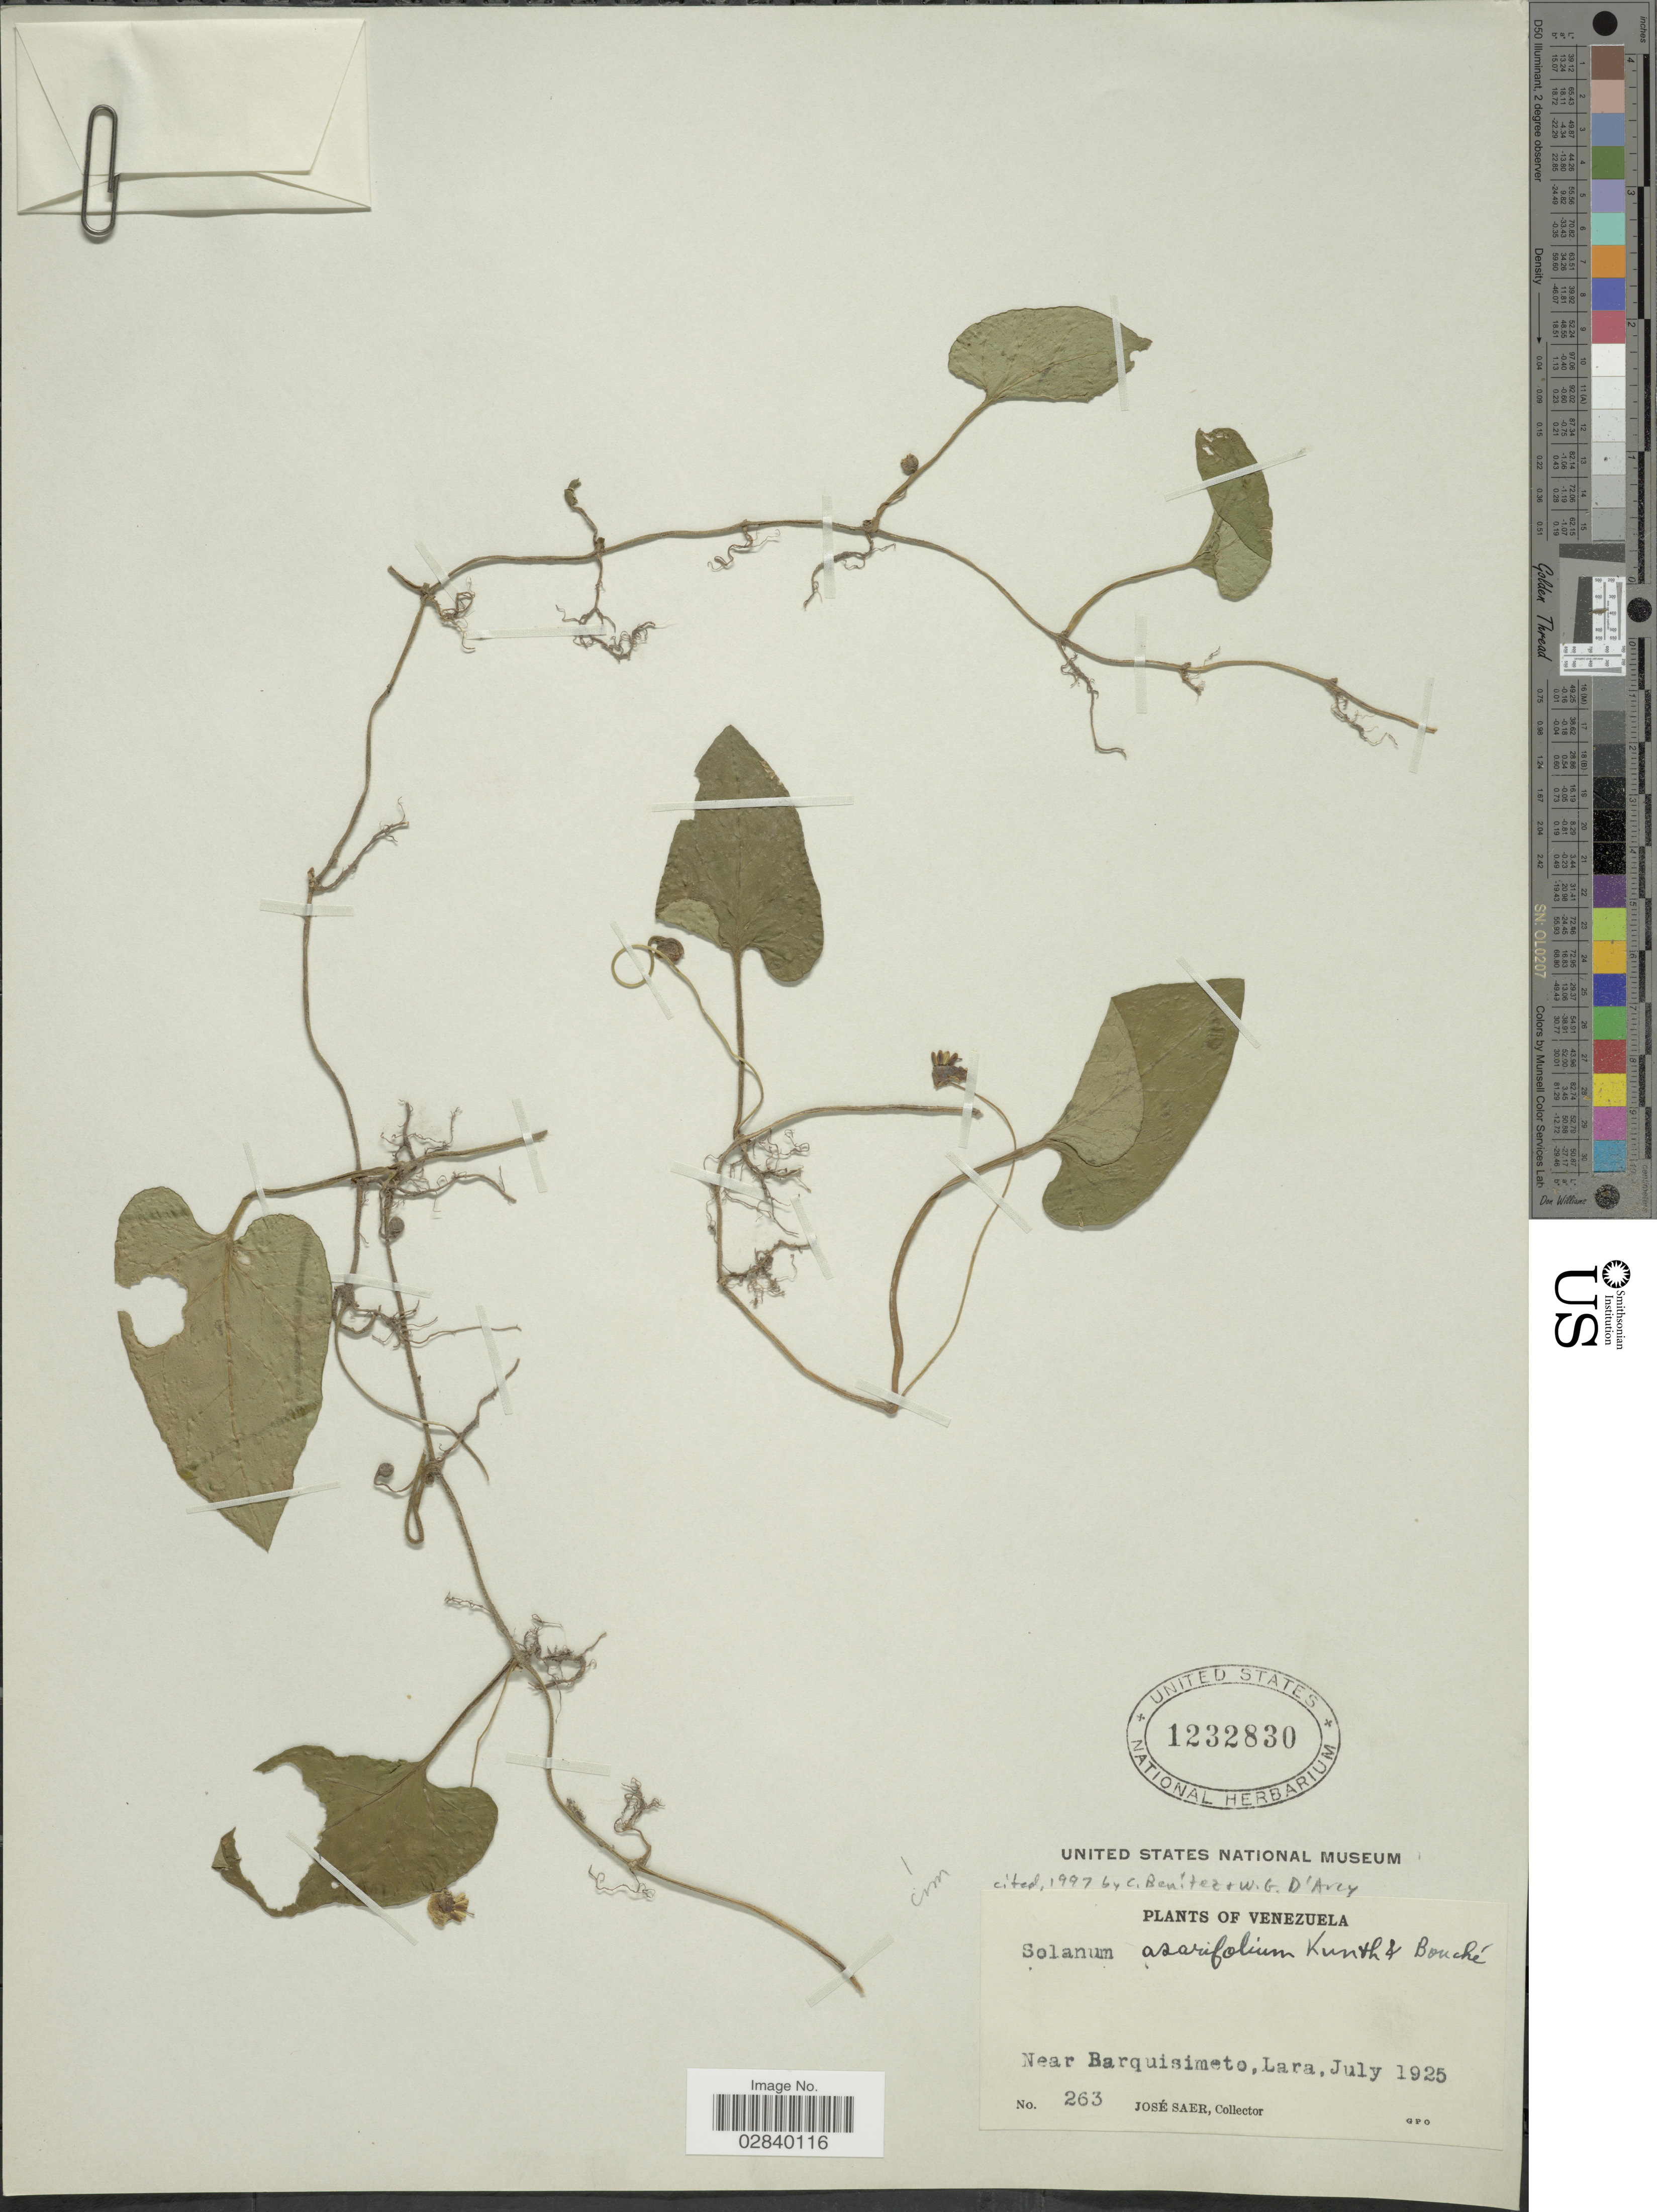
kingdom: Plantae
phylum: Tracheophyta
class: Magnoliopsida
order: Solanales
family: Solanaceae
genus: Lycianthes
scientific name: Lycianthes asarifolia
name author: (Kunth & C.D. Bouché) Bitter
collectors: J. Saer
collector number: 263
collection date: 1925-07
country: Venezuela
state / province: Lara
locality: Near Barquisimeto.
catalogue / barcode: US 1232830